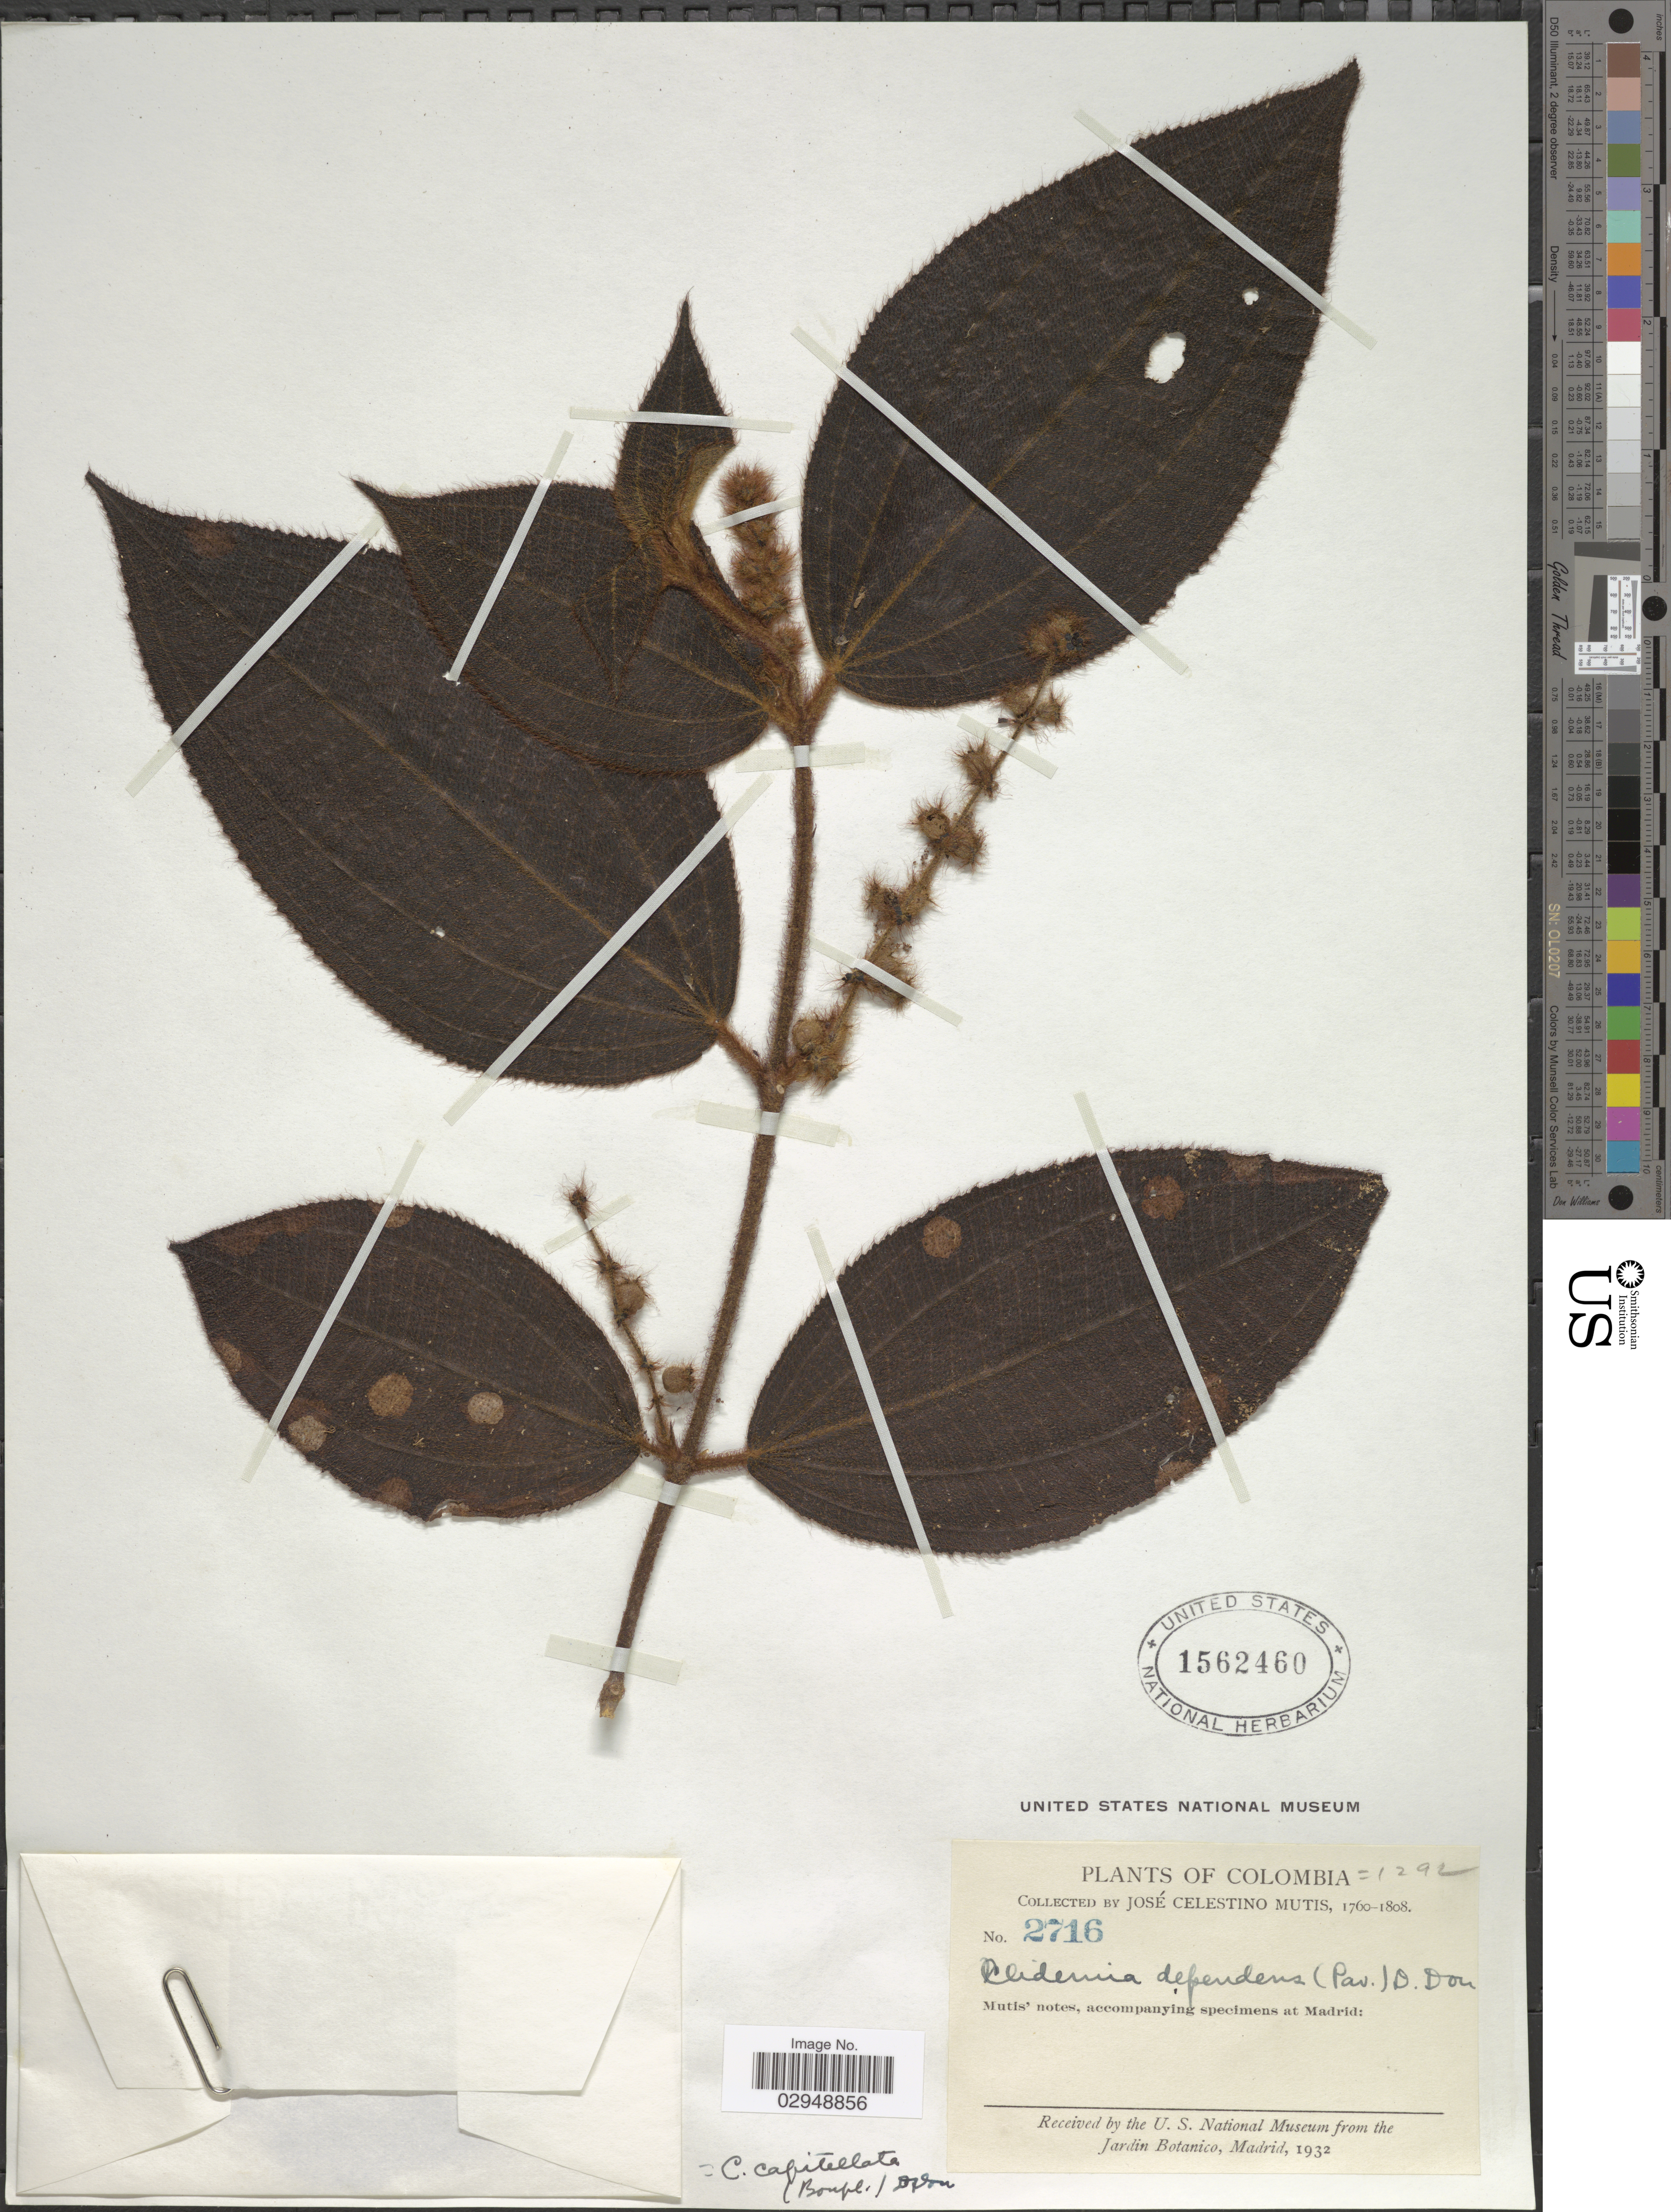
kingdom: Plantae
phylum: Tracheophyta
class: Magnoliopsida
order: Myrtales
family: Melastomataceae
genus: Clidemia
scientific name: Clidemia capitellata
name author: (Bonpl.) D. Don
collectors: J. C. B. Mutis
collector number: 2716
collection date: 1760/1808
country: Colombia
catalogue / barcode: US 1562460